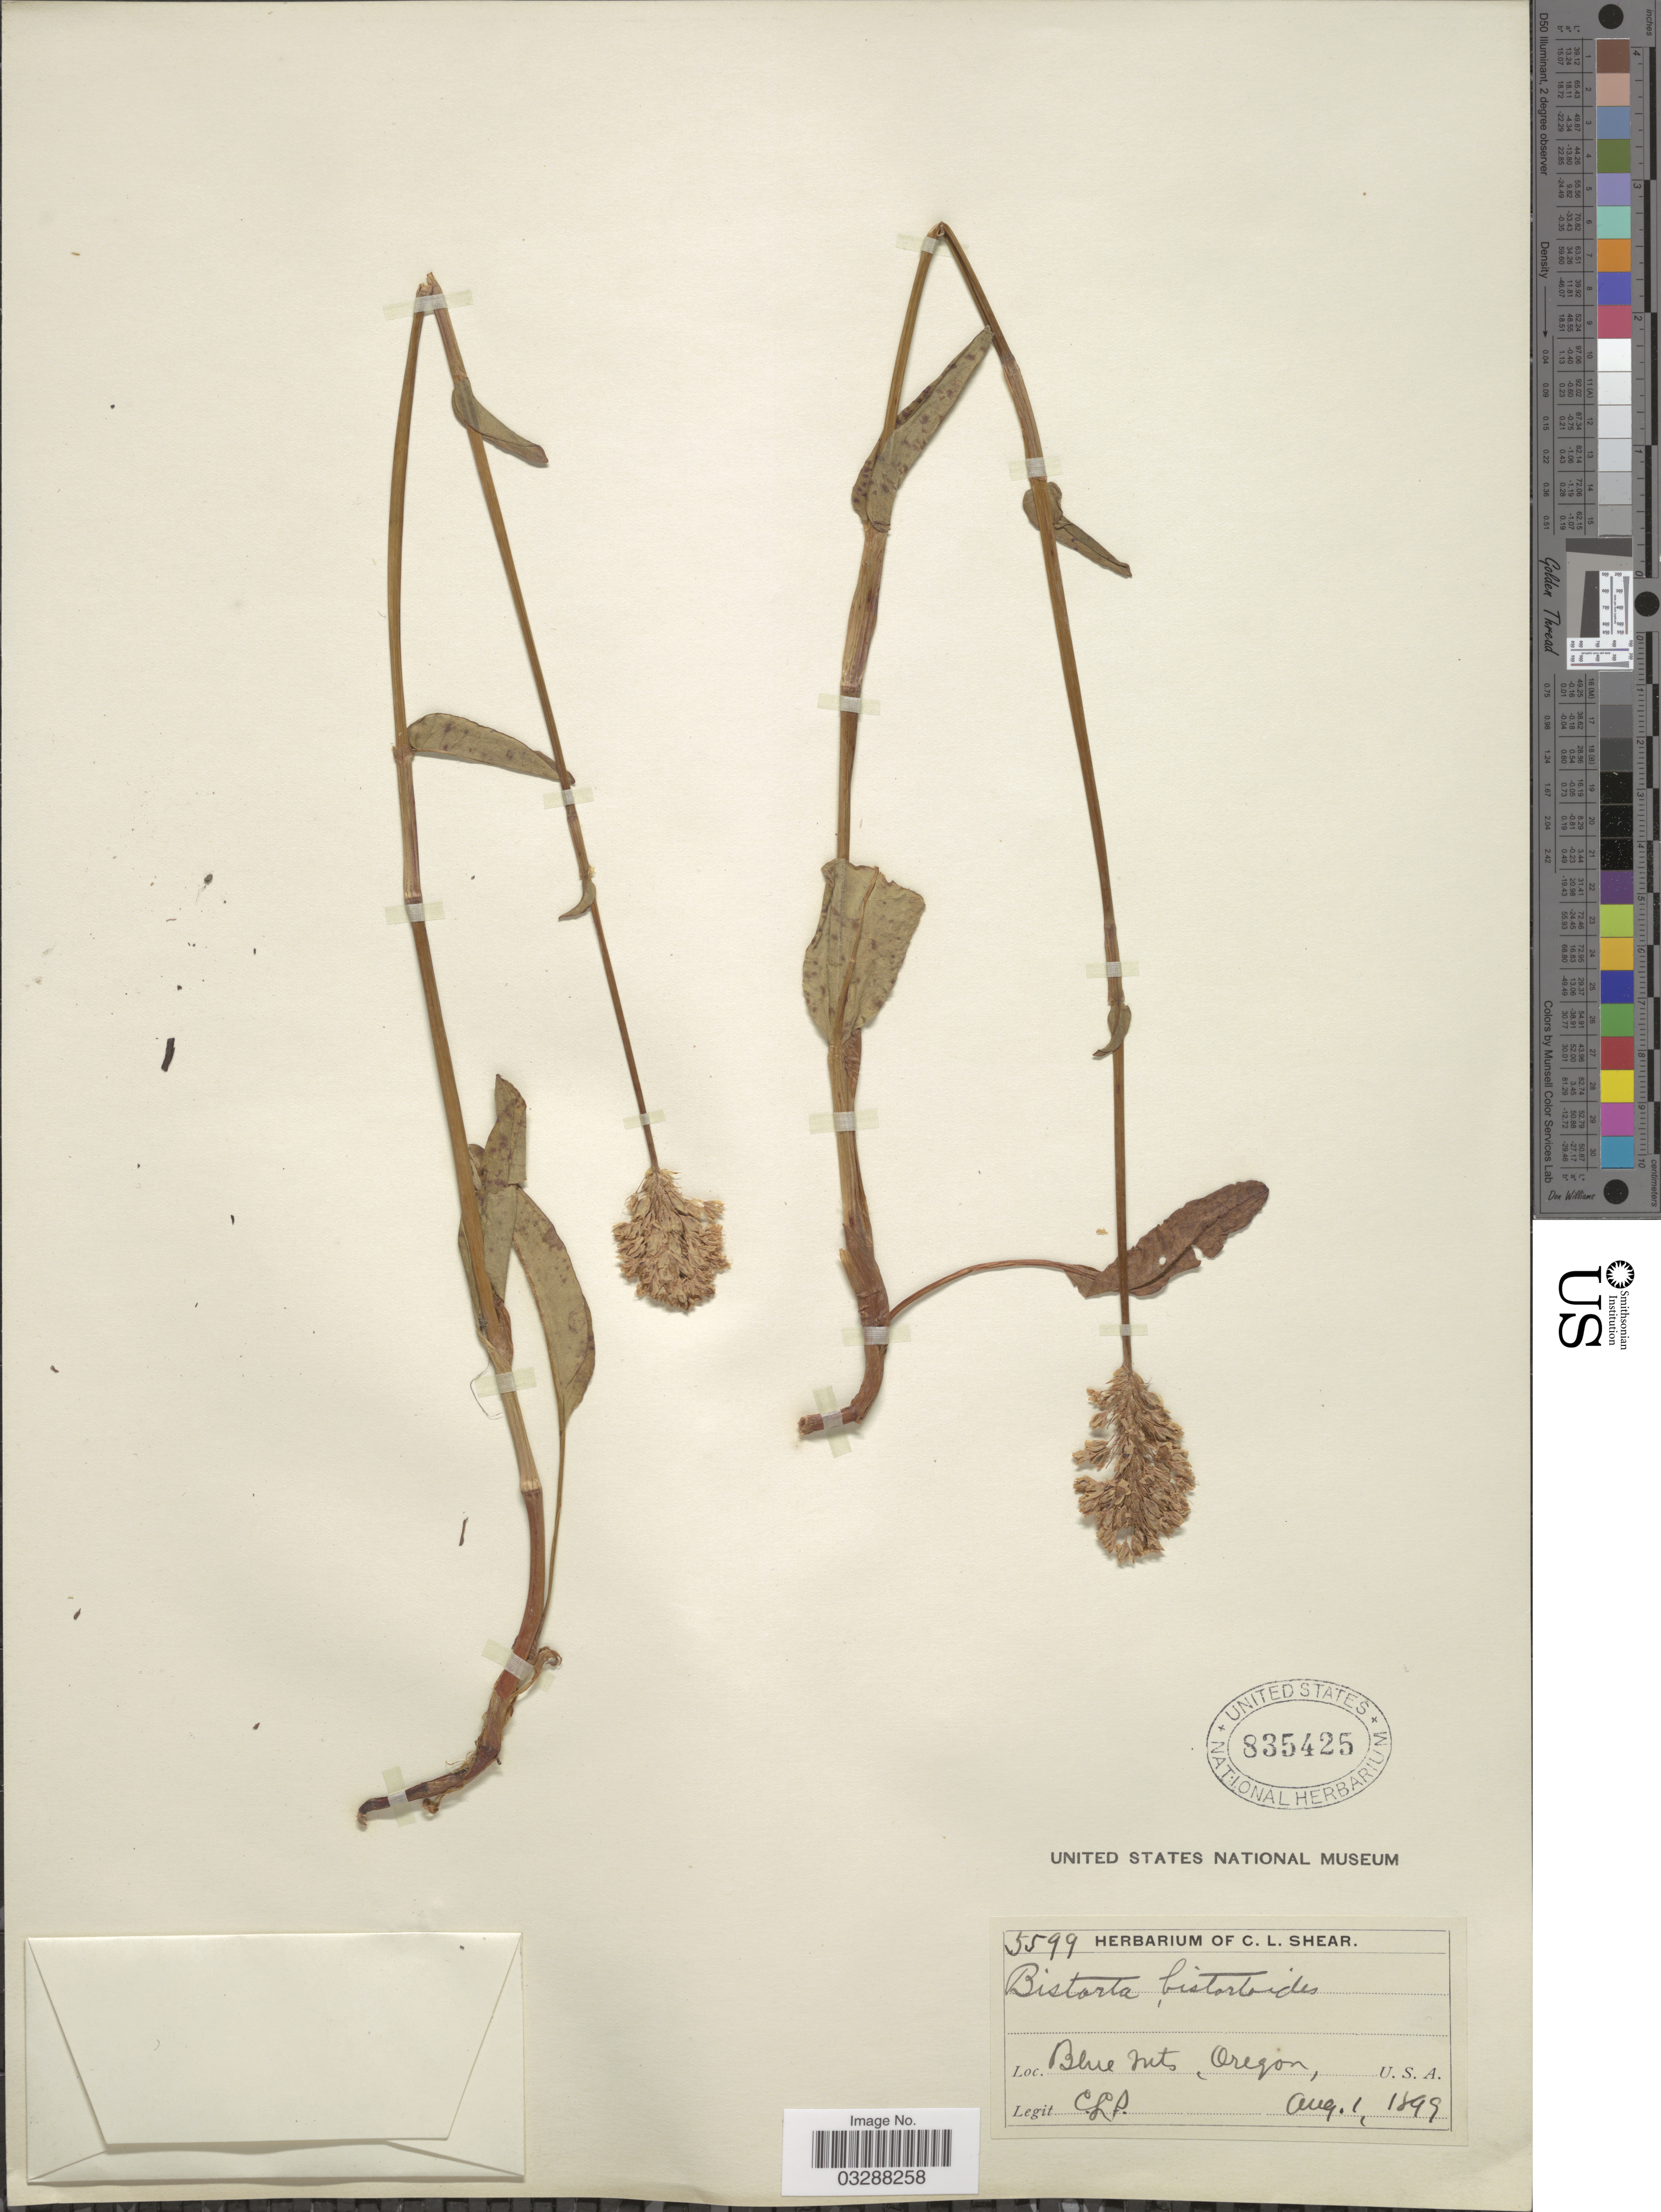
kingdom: Plantae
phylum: Tracheophyta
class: Magnoliopsida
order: Caryophyllales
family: Polygonaceae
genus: Bistorta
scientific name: Bistorta bistortoides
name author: (Pursh) Small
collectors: C. L. Shear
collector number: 5599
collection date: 1899-08-01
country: United States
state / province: Oregon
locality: Blue Mts.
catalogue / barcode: US 835425